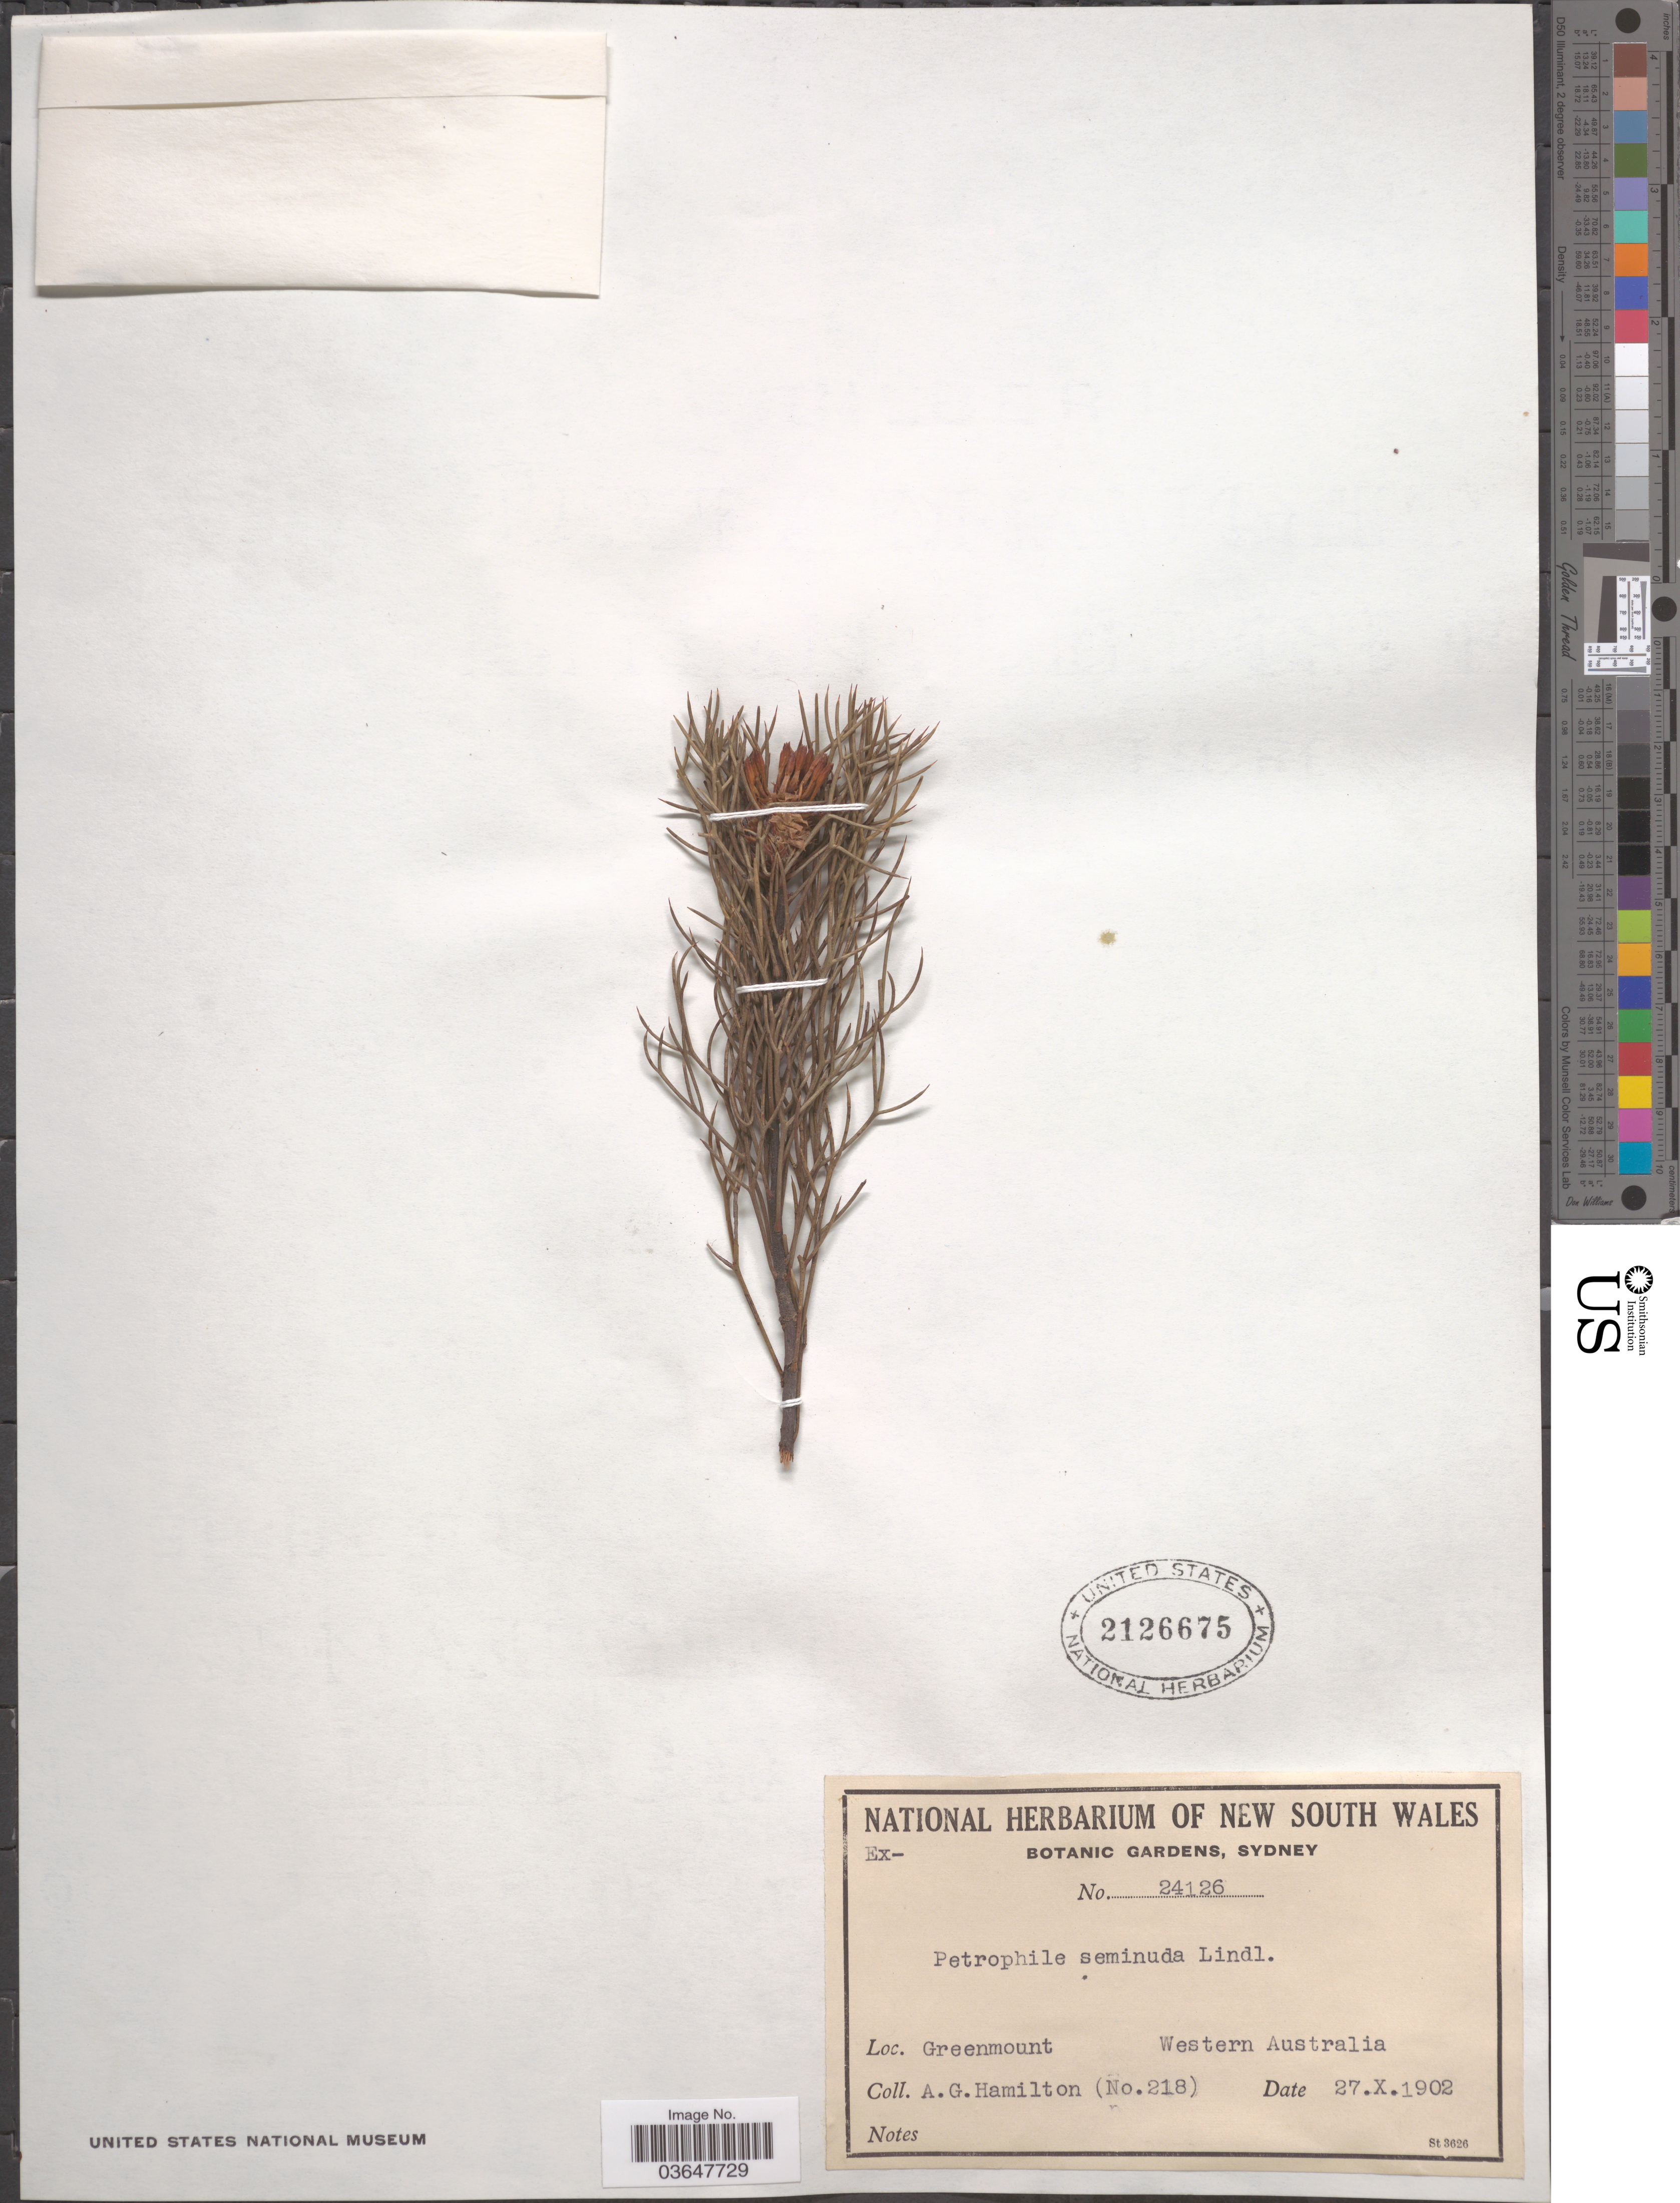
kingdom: Plantae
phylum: Tracheophyta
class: Magnoliopsida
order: Proteales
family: Proteaceae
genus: Petrophile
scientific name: Petrophile seminuda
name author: Lindl.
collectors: A. Hamilton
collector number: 218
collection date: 1902-10-27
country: Australia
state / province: Western Australia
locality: Greenmount.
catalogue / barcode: US 2126675